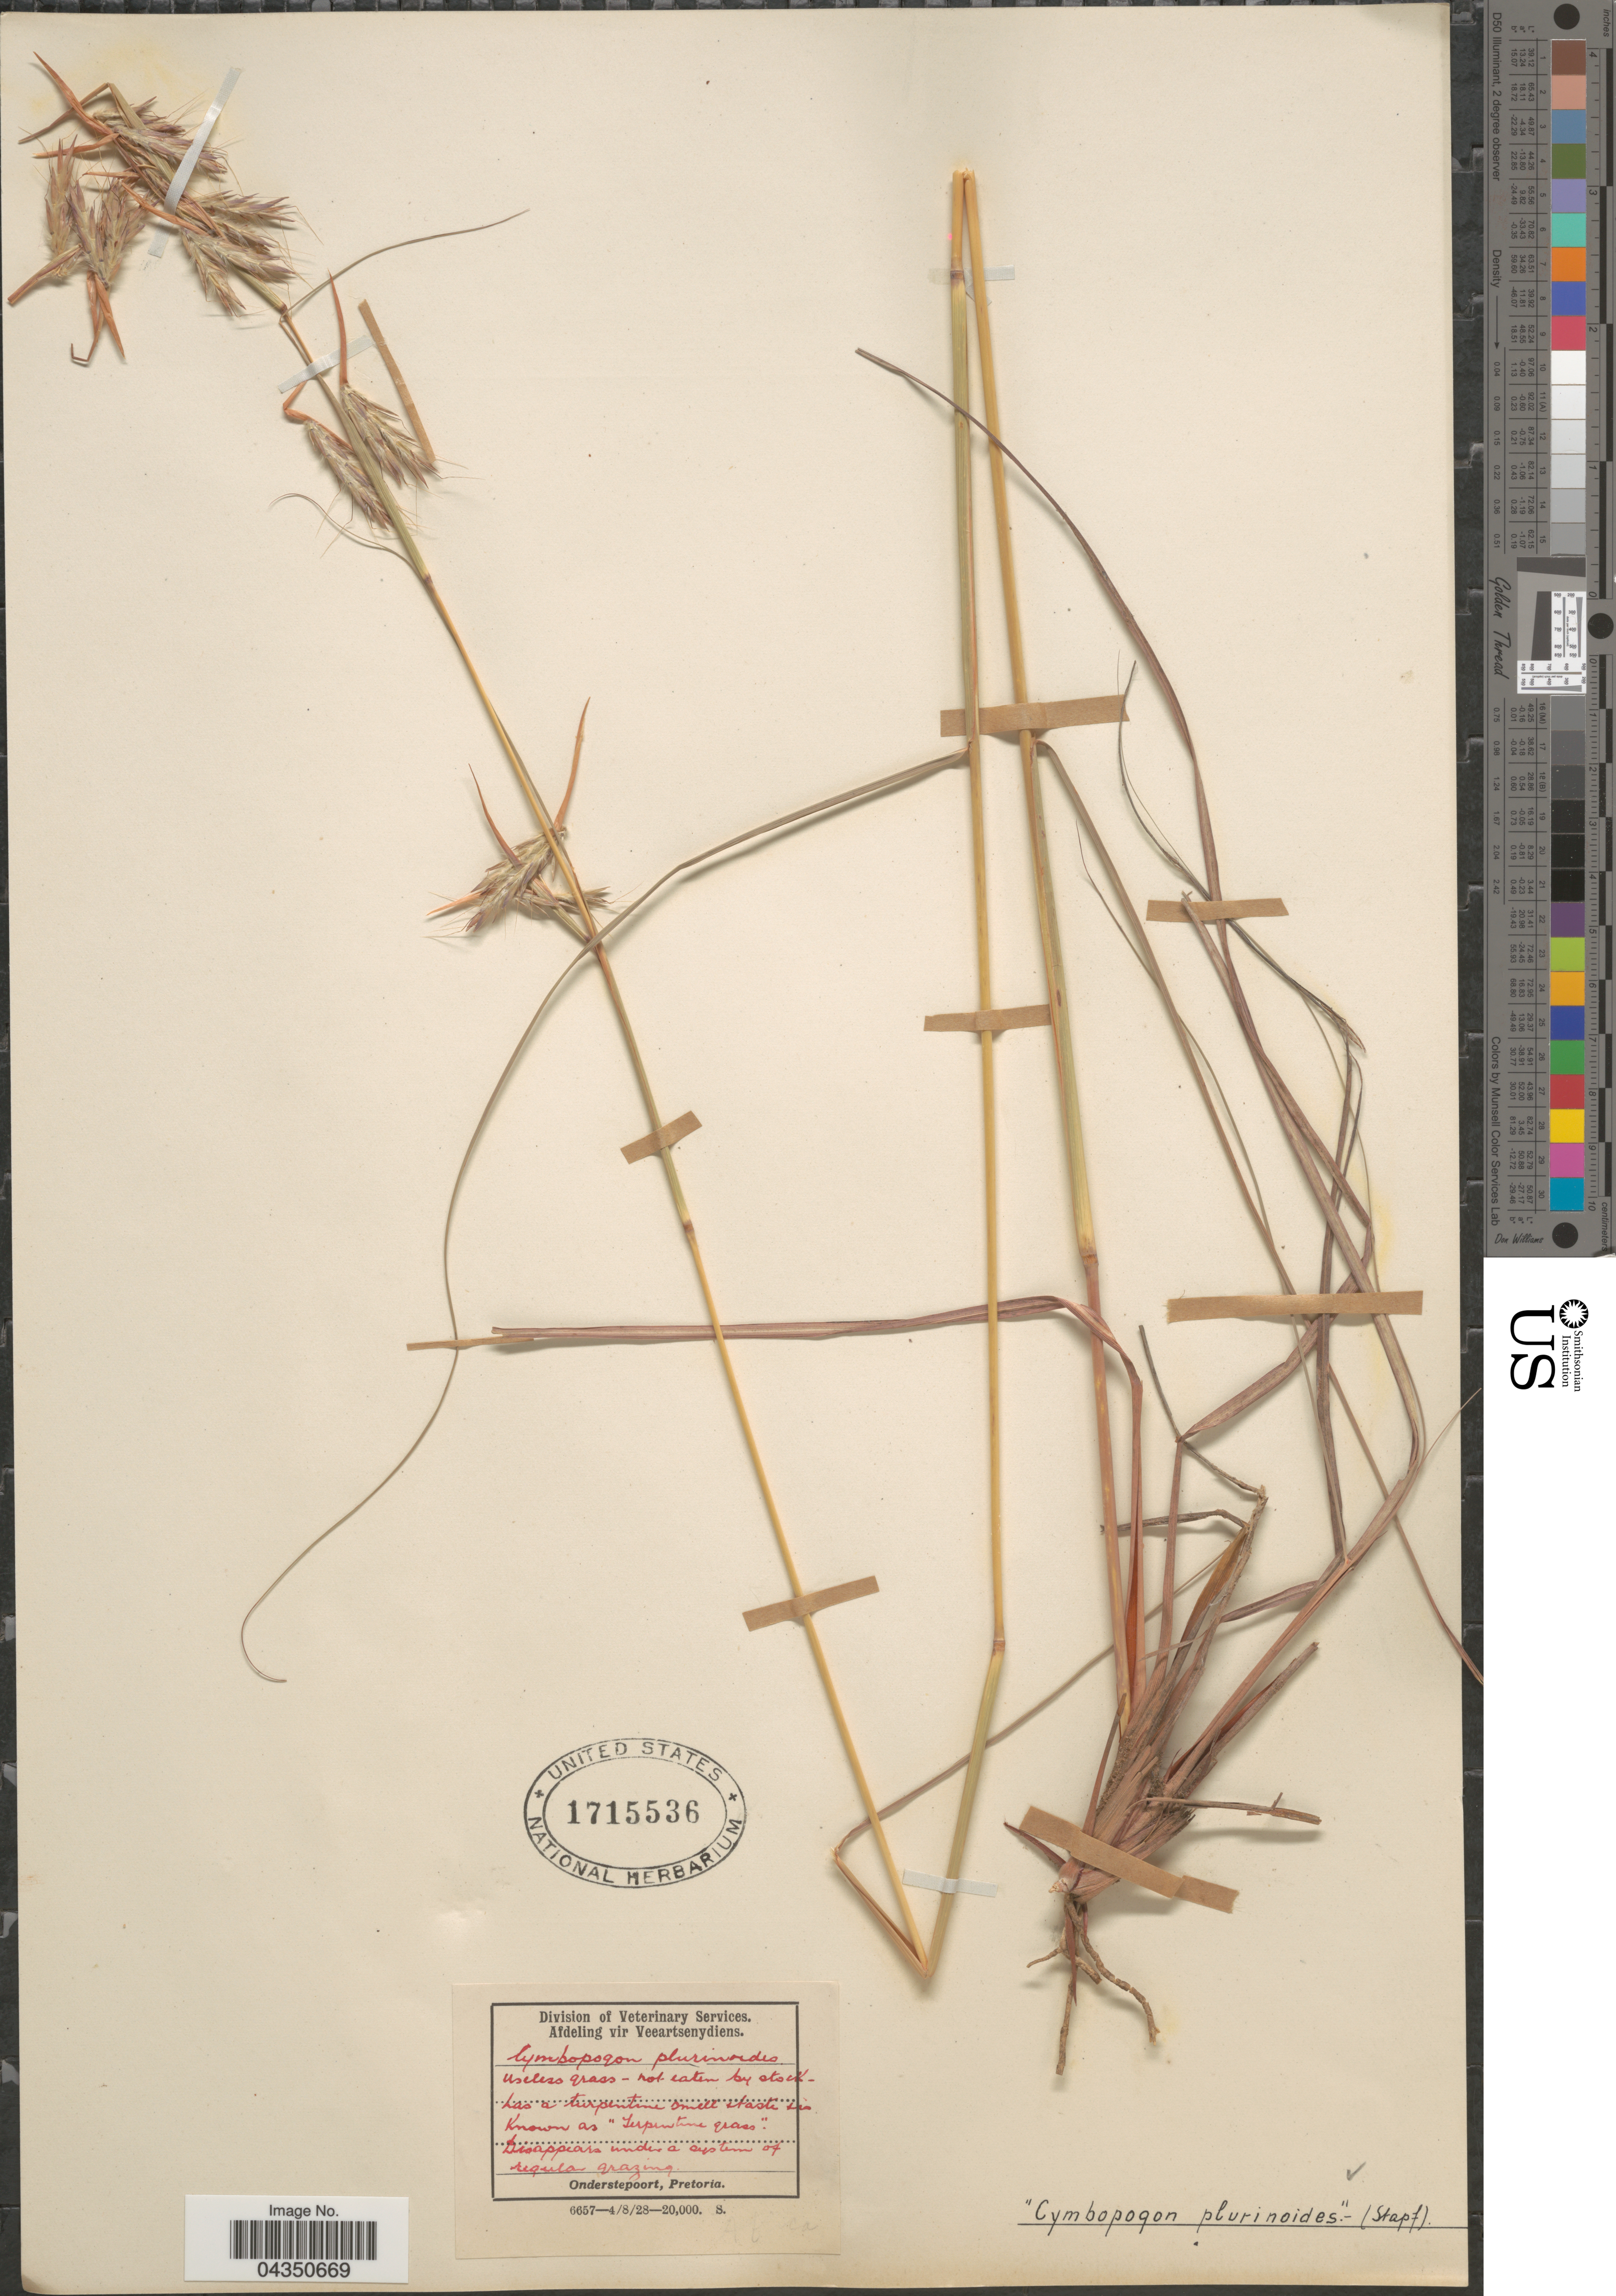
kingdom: Plantae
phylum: Tracheophyta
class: Liliopsida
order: Poales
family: Poaceae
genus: Cymbopogon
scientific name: Cymbopogon pospischillii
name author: (K. Schum.) C.E. Hubb.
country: South Africa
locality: Division of Veterinary Services. Onderstepoort, Pretoria.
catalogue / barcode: US 1715536